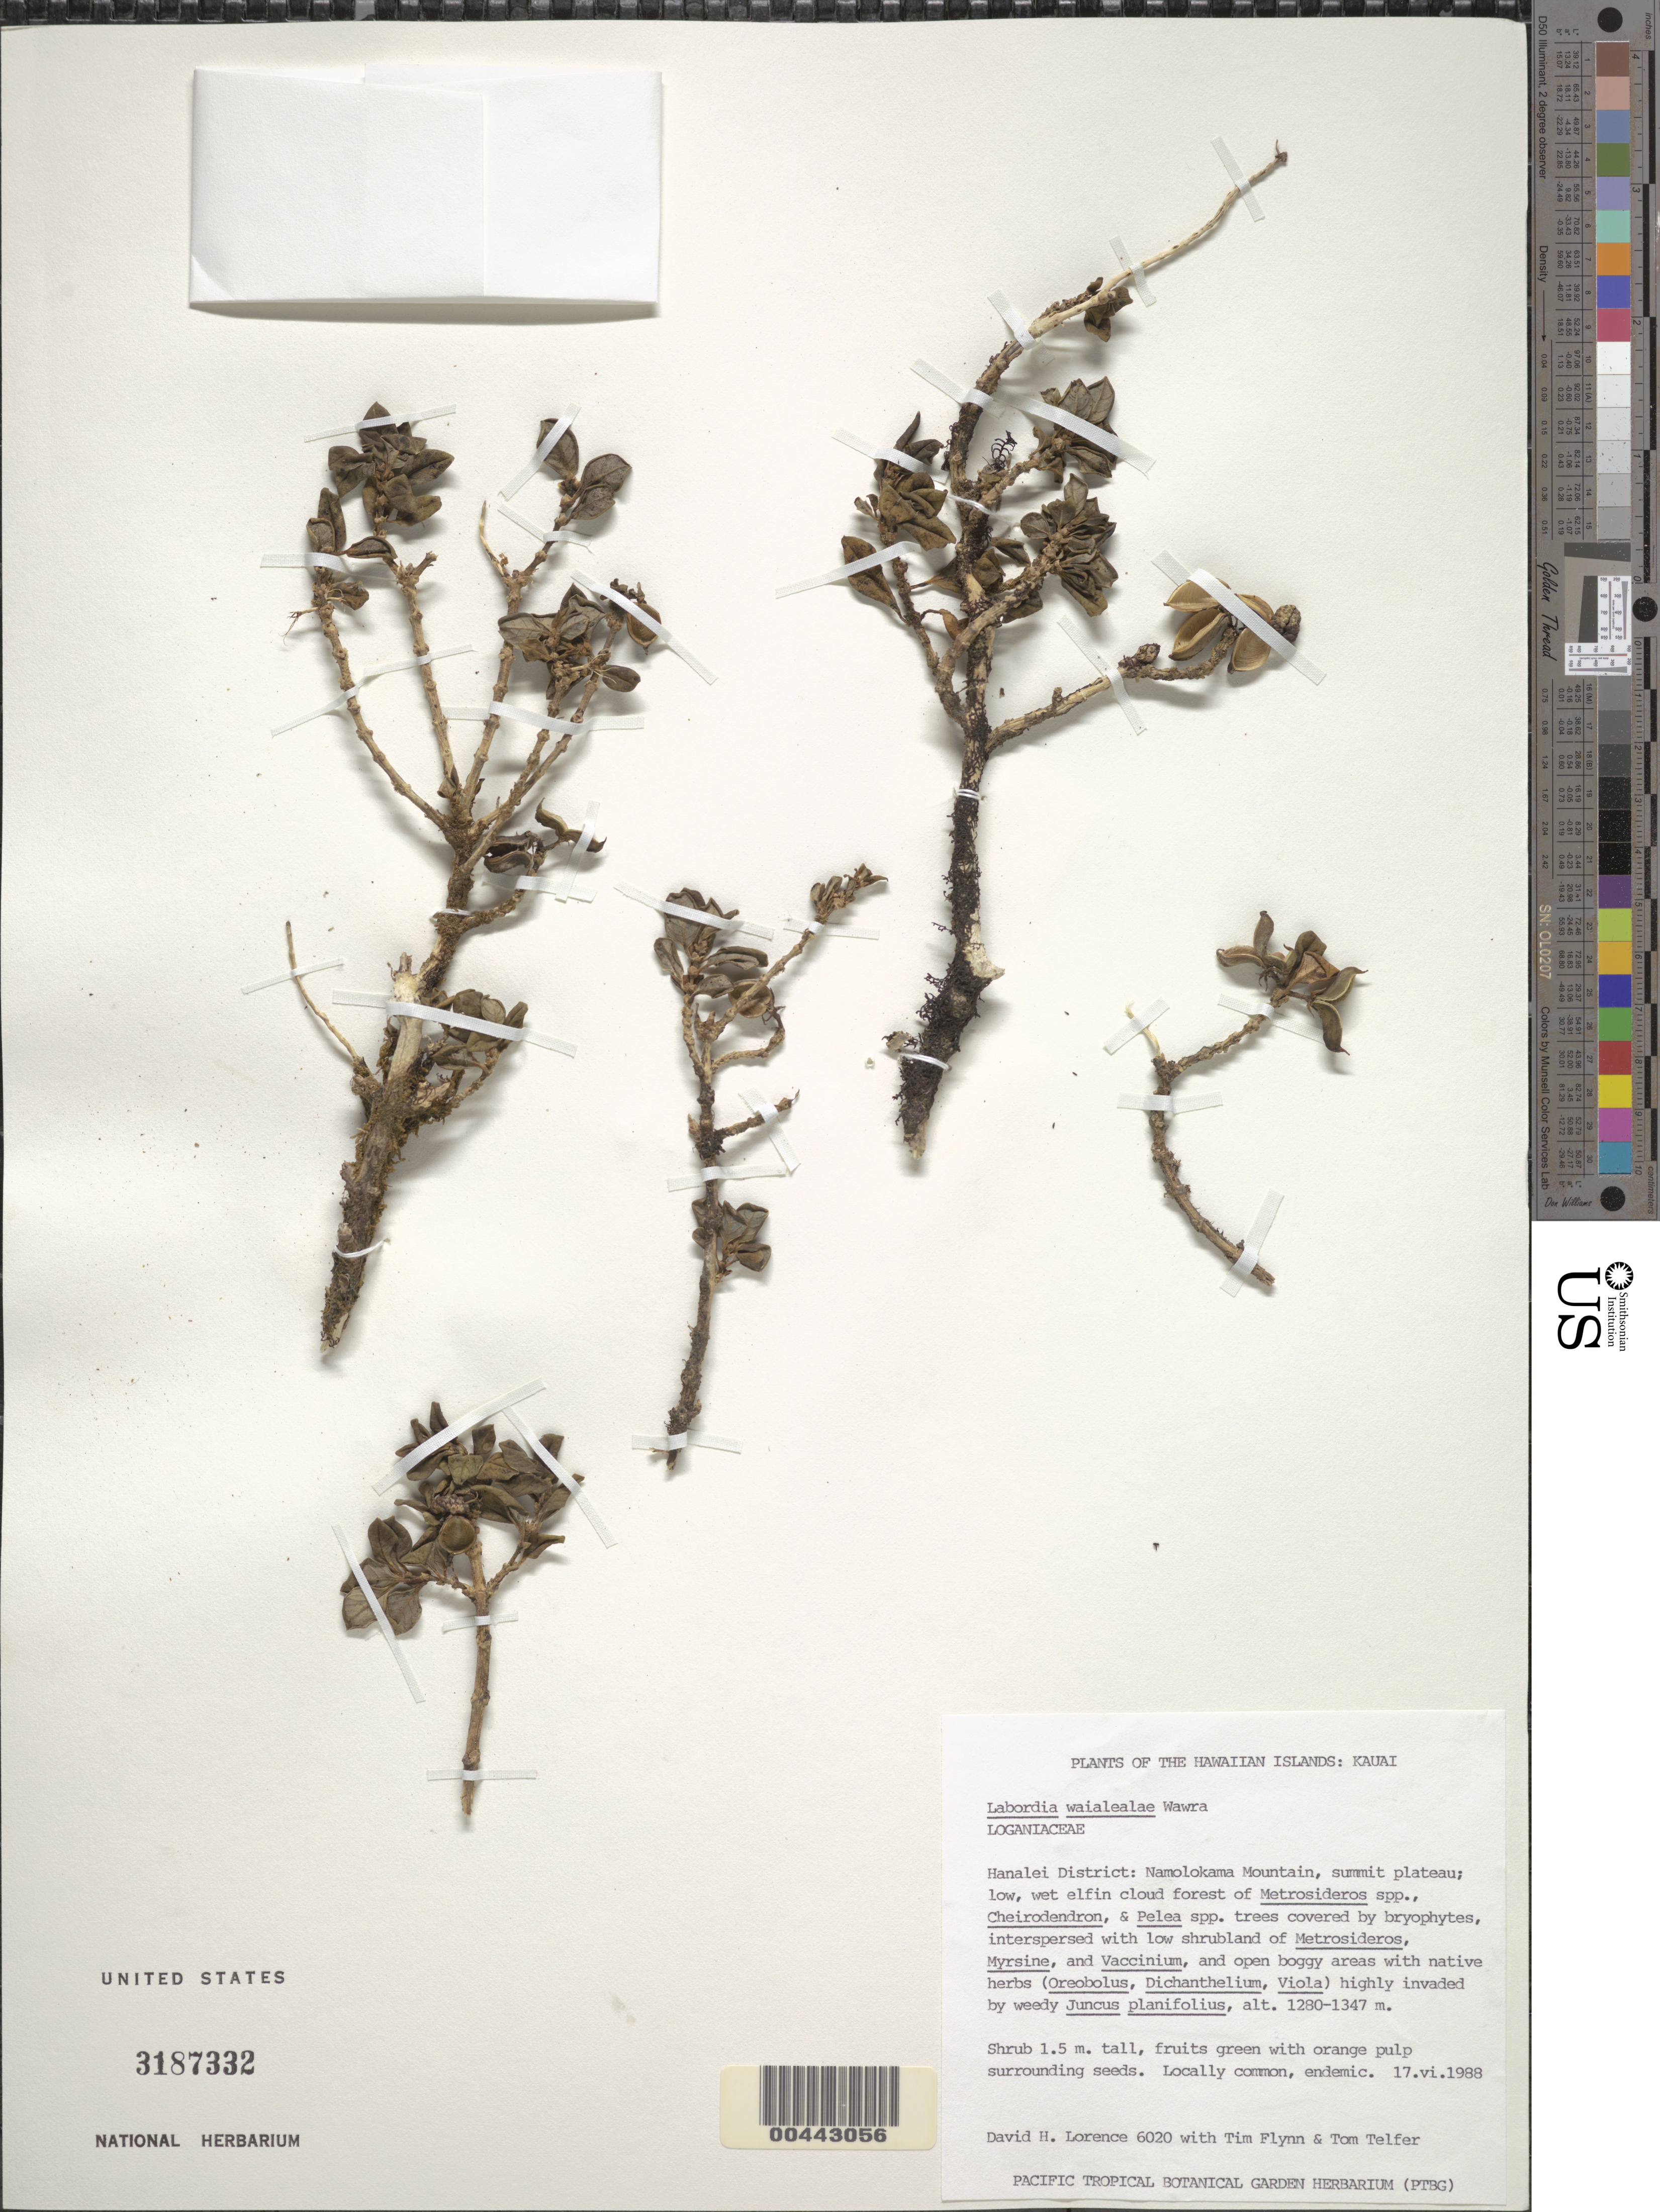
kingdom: Plantae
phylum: Tracheophyta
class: Magnoliopsida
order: Gentianales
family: Loganiaceae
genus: Geniostoma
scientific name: Geniostoma waialealae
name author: (Wawra) Byng & Christenh.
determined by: Wagner, W. L., (BOT), Smithsonian Institution - National Museum of Natural History (UNITED STATES)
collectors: D. Lorence, T. W. Flynn & T. Telfer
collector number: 6020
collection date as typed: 17 Jun 1988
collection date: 1988-06-17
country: United States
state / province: Hawaii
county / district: Kauai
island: Kaua'i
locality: Hanalei District: Namolokama Mountain, summit plateau.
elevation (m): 1280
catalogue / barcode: US 3187332